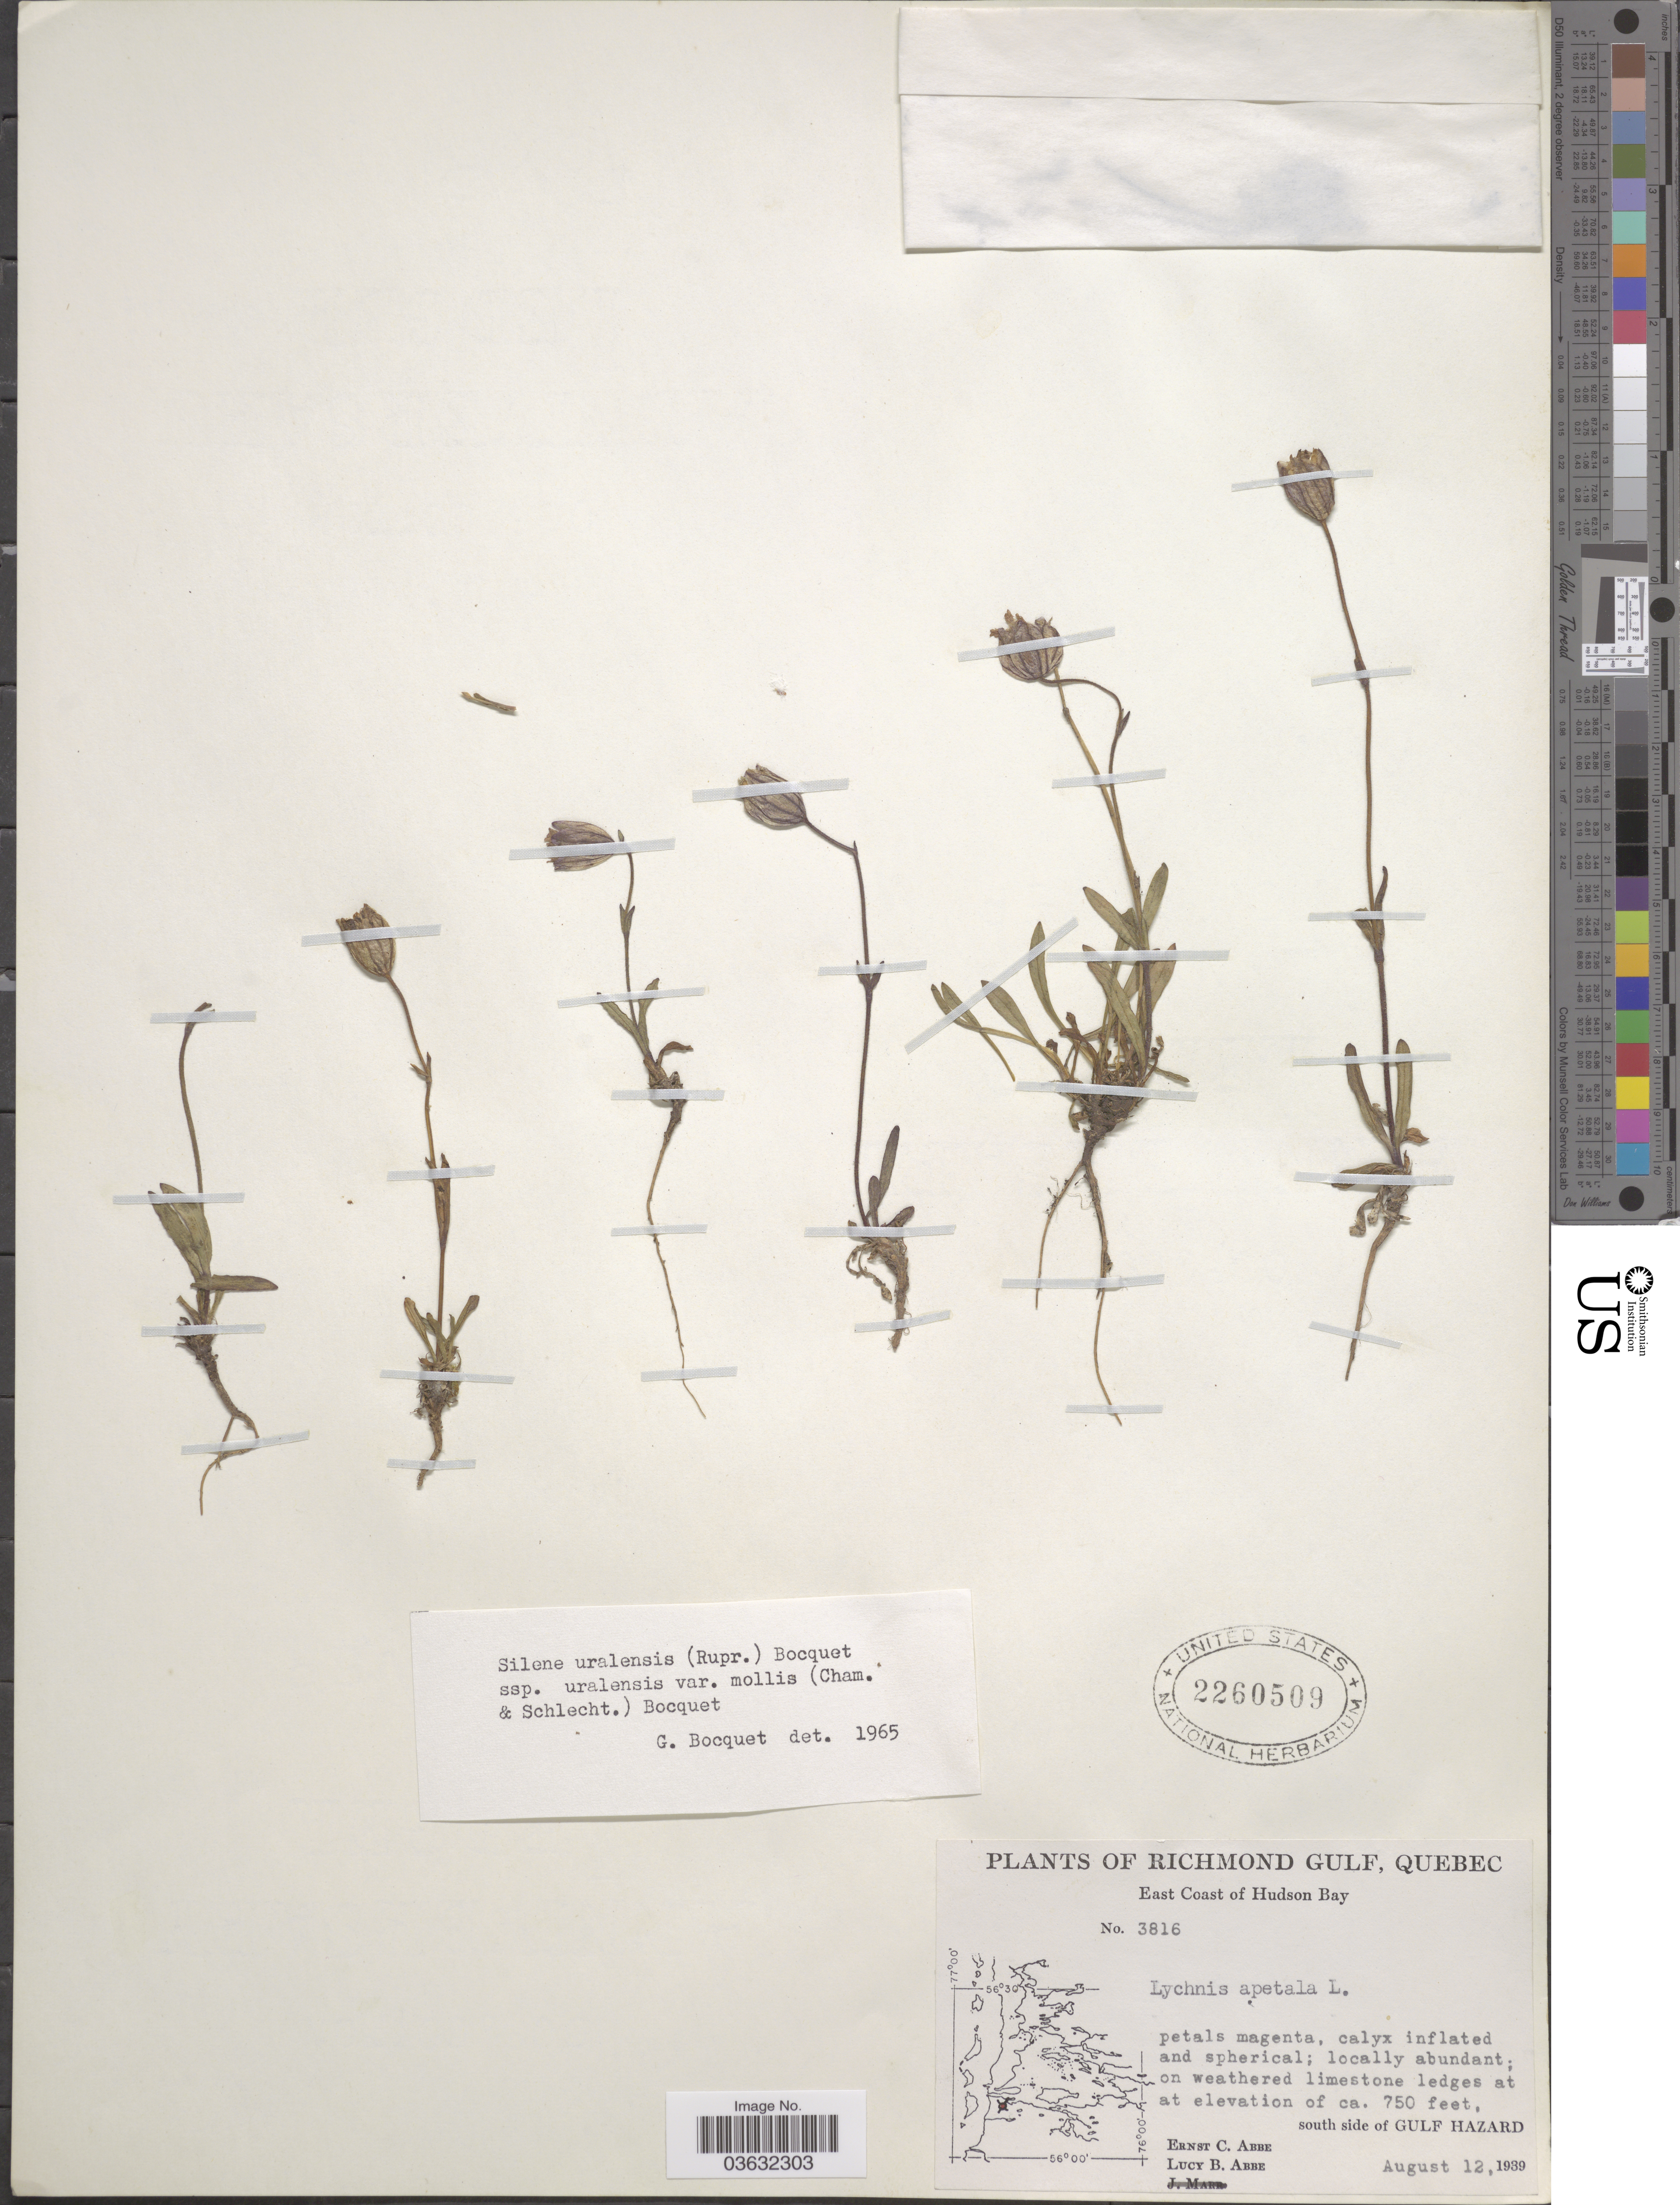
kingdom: Plantae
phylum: Tracheophyta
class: Magnoliopsida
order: Caryophyllales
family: Caryophyllaceae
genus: Silene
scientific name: Silene uralensis var. mollis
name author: (Cham. & Schltdl.) Bocquet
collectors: E. C. Abbe & L. B. Abbe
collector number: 3816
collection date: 1939-08-12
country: Canada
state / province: Quebec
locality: Richmond Gulf. East Coast of Hudson Bay. South side of Gulf Hazard.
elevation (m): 229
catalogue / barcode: US 2260509